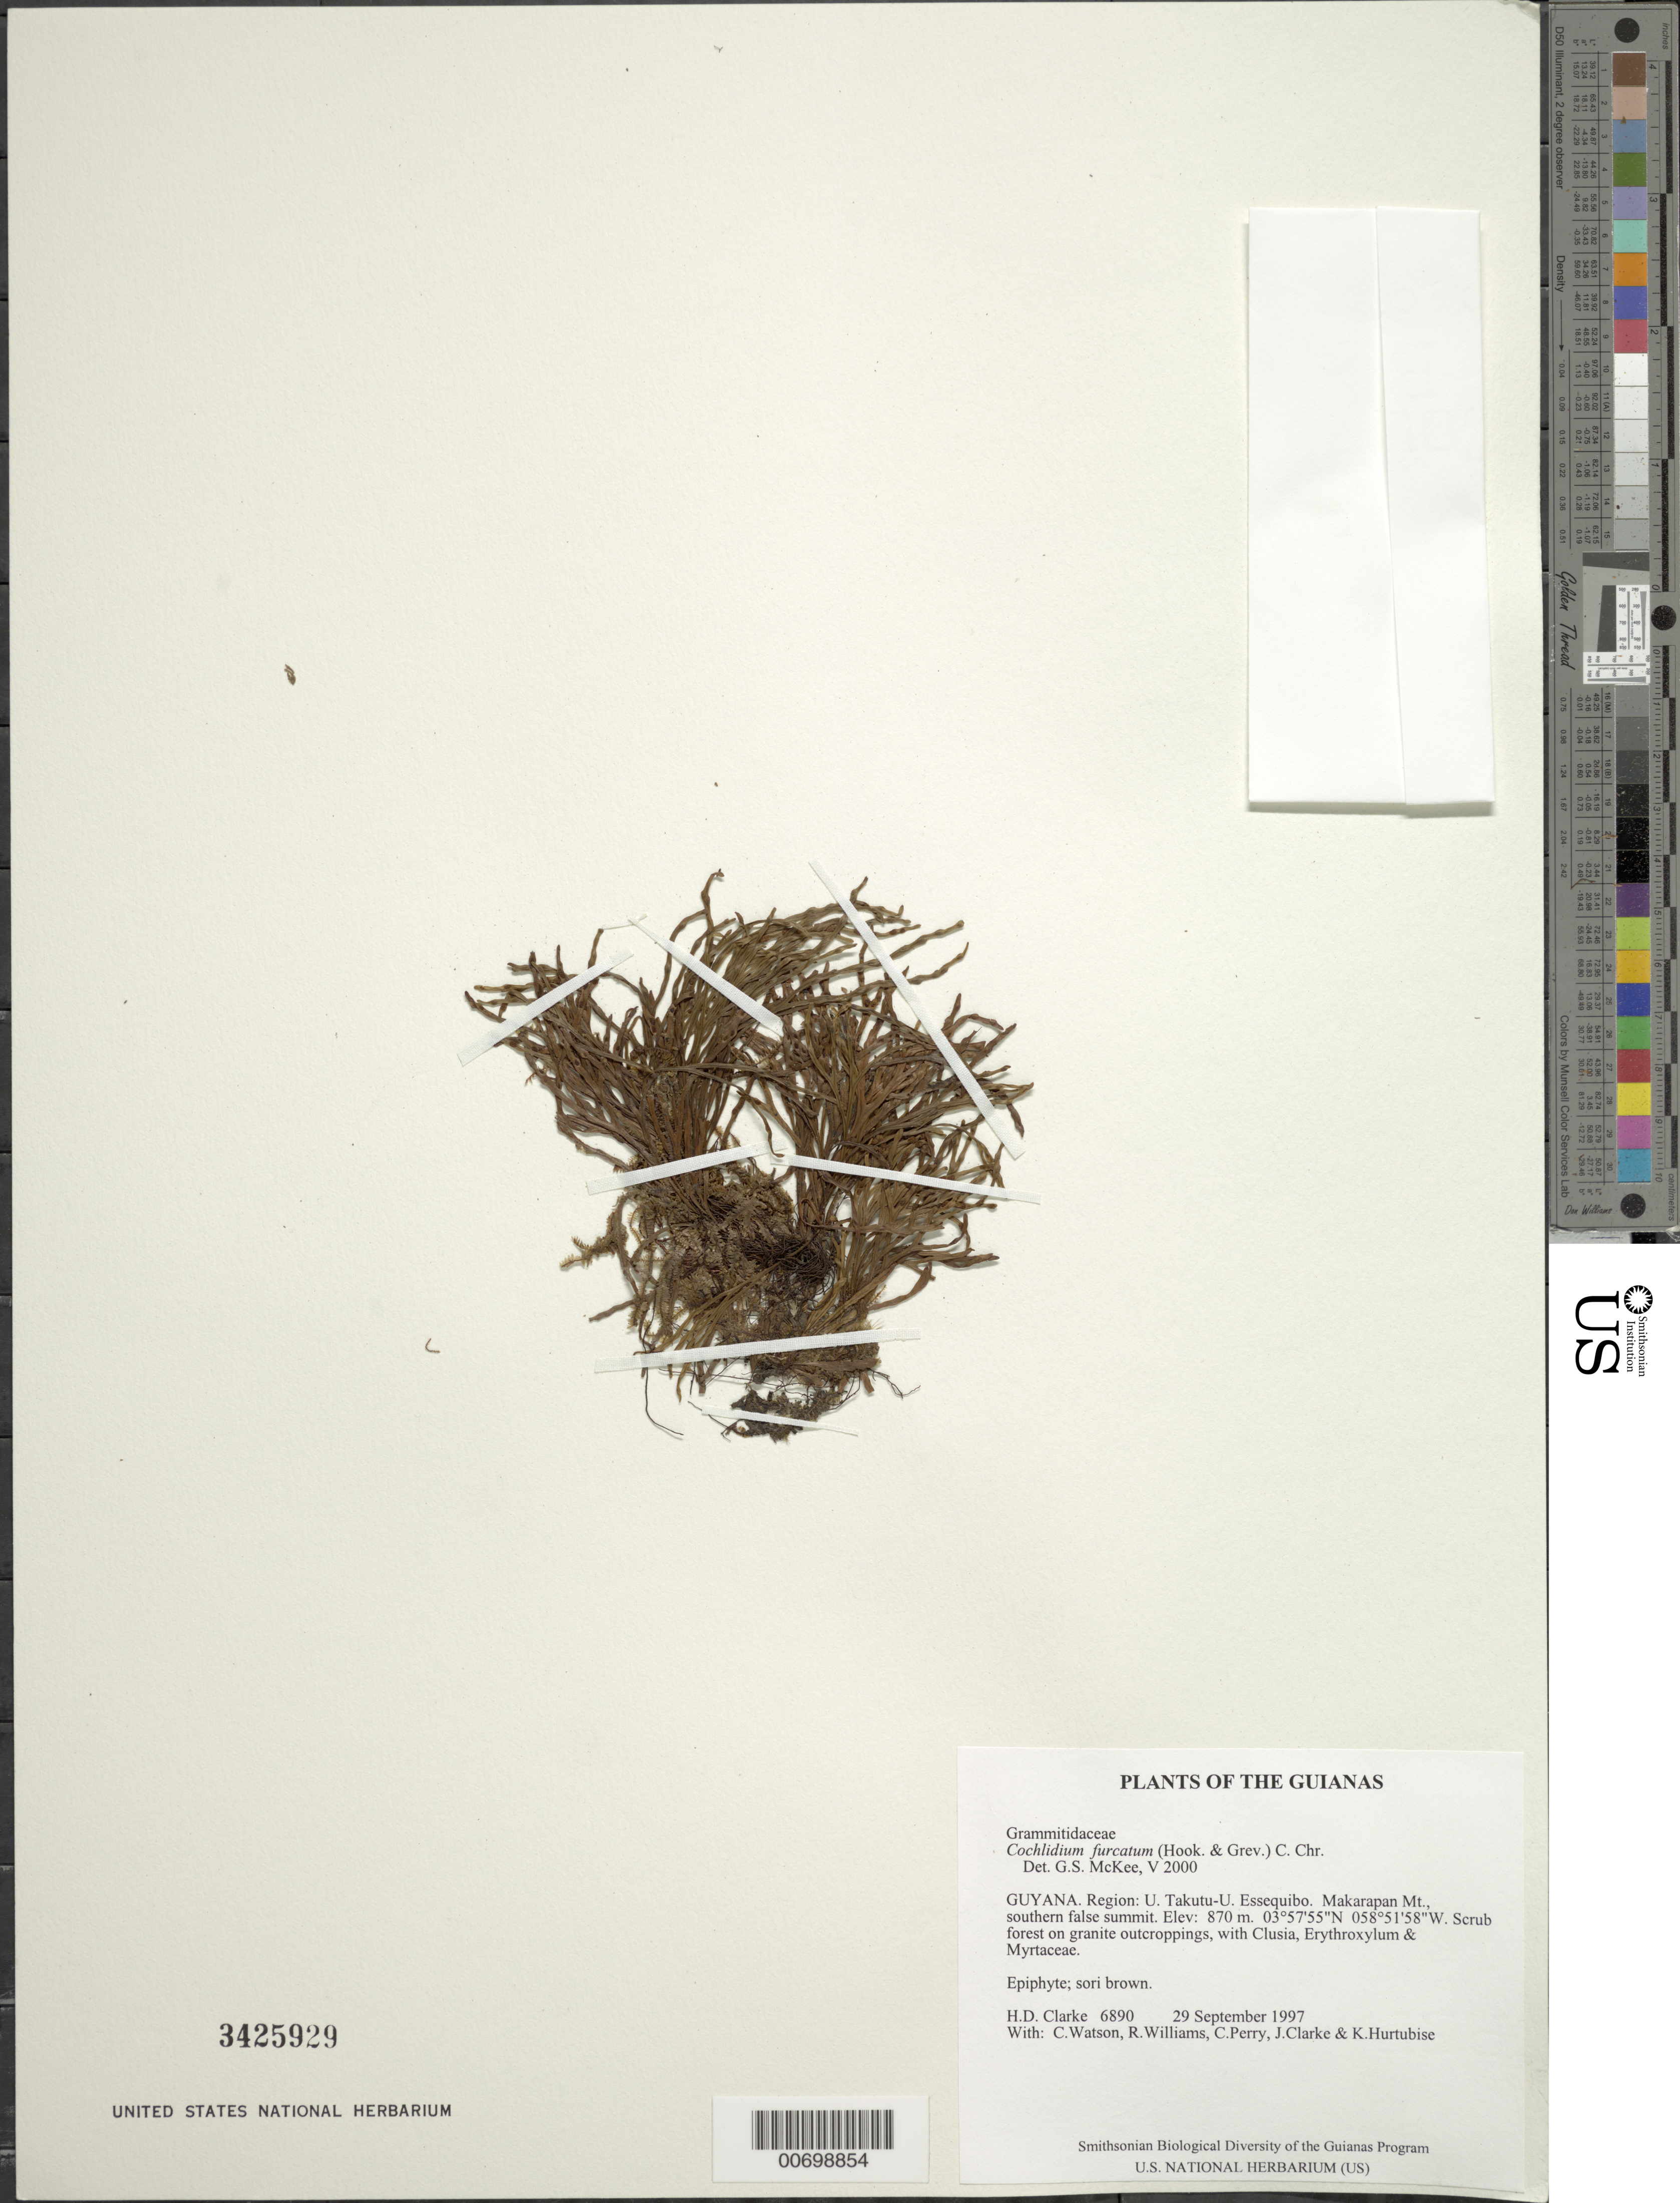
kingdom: Plantae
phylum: Tracheophyta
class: Polypodiopsida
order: Polypodiales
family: Polypodiaceae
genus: Cochlidium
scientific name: Cochlidium furcatum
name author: (Hook. & Grev.) C. Chr.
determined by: McKee, G. S., (US), NMNH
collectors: H. D. Clarke, C. Watson, R. Williams, C. Perry, J. Clarke & K. Hurtubise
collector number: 6890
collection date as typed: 29 September 1997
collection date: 1997-09-29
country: Guyana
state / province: U. Takutu-U. Essequibo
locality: Makarapan Mt., southern false summit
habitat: Scrub forest on granite outcroppings, with Clusia, Erythroxylum & Myrtaceae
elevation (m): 870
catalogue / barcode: US 3425929